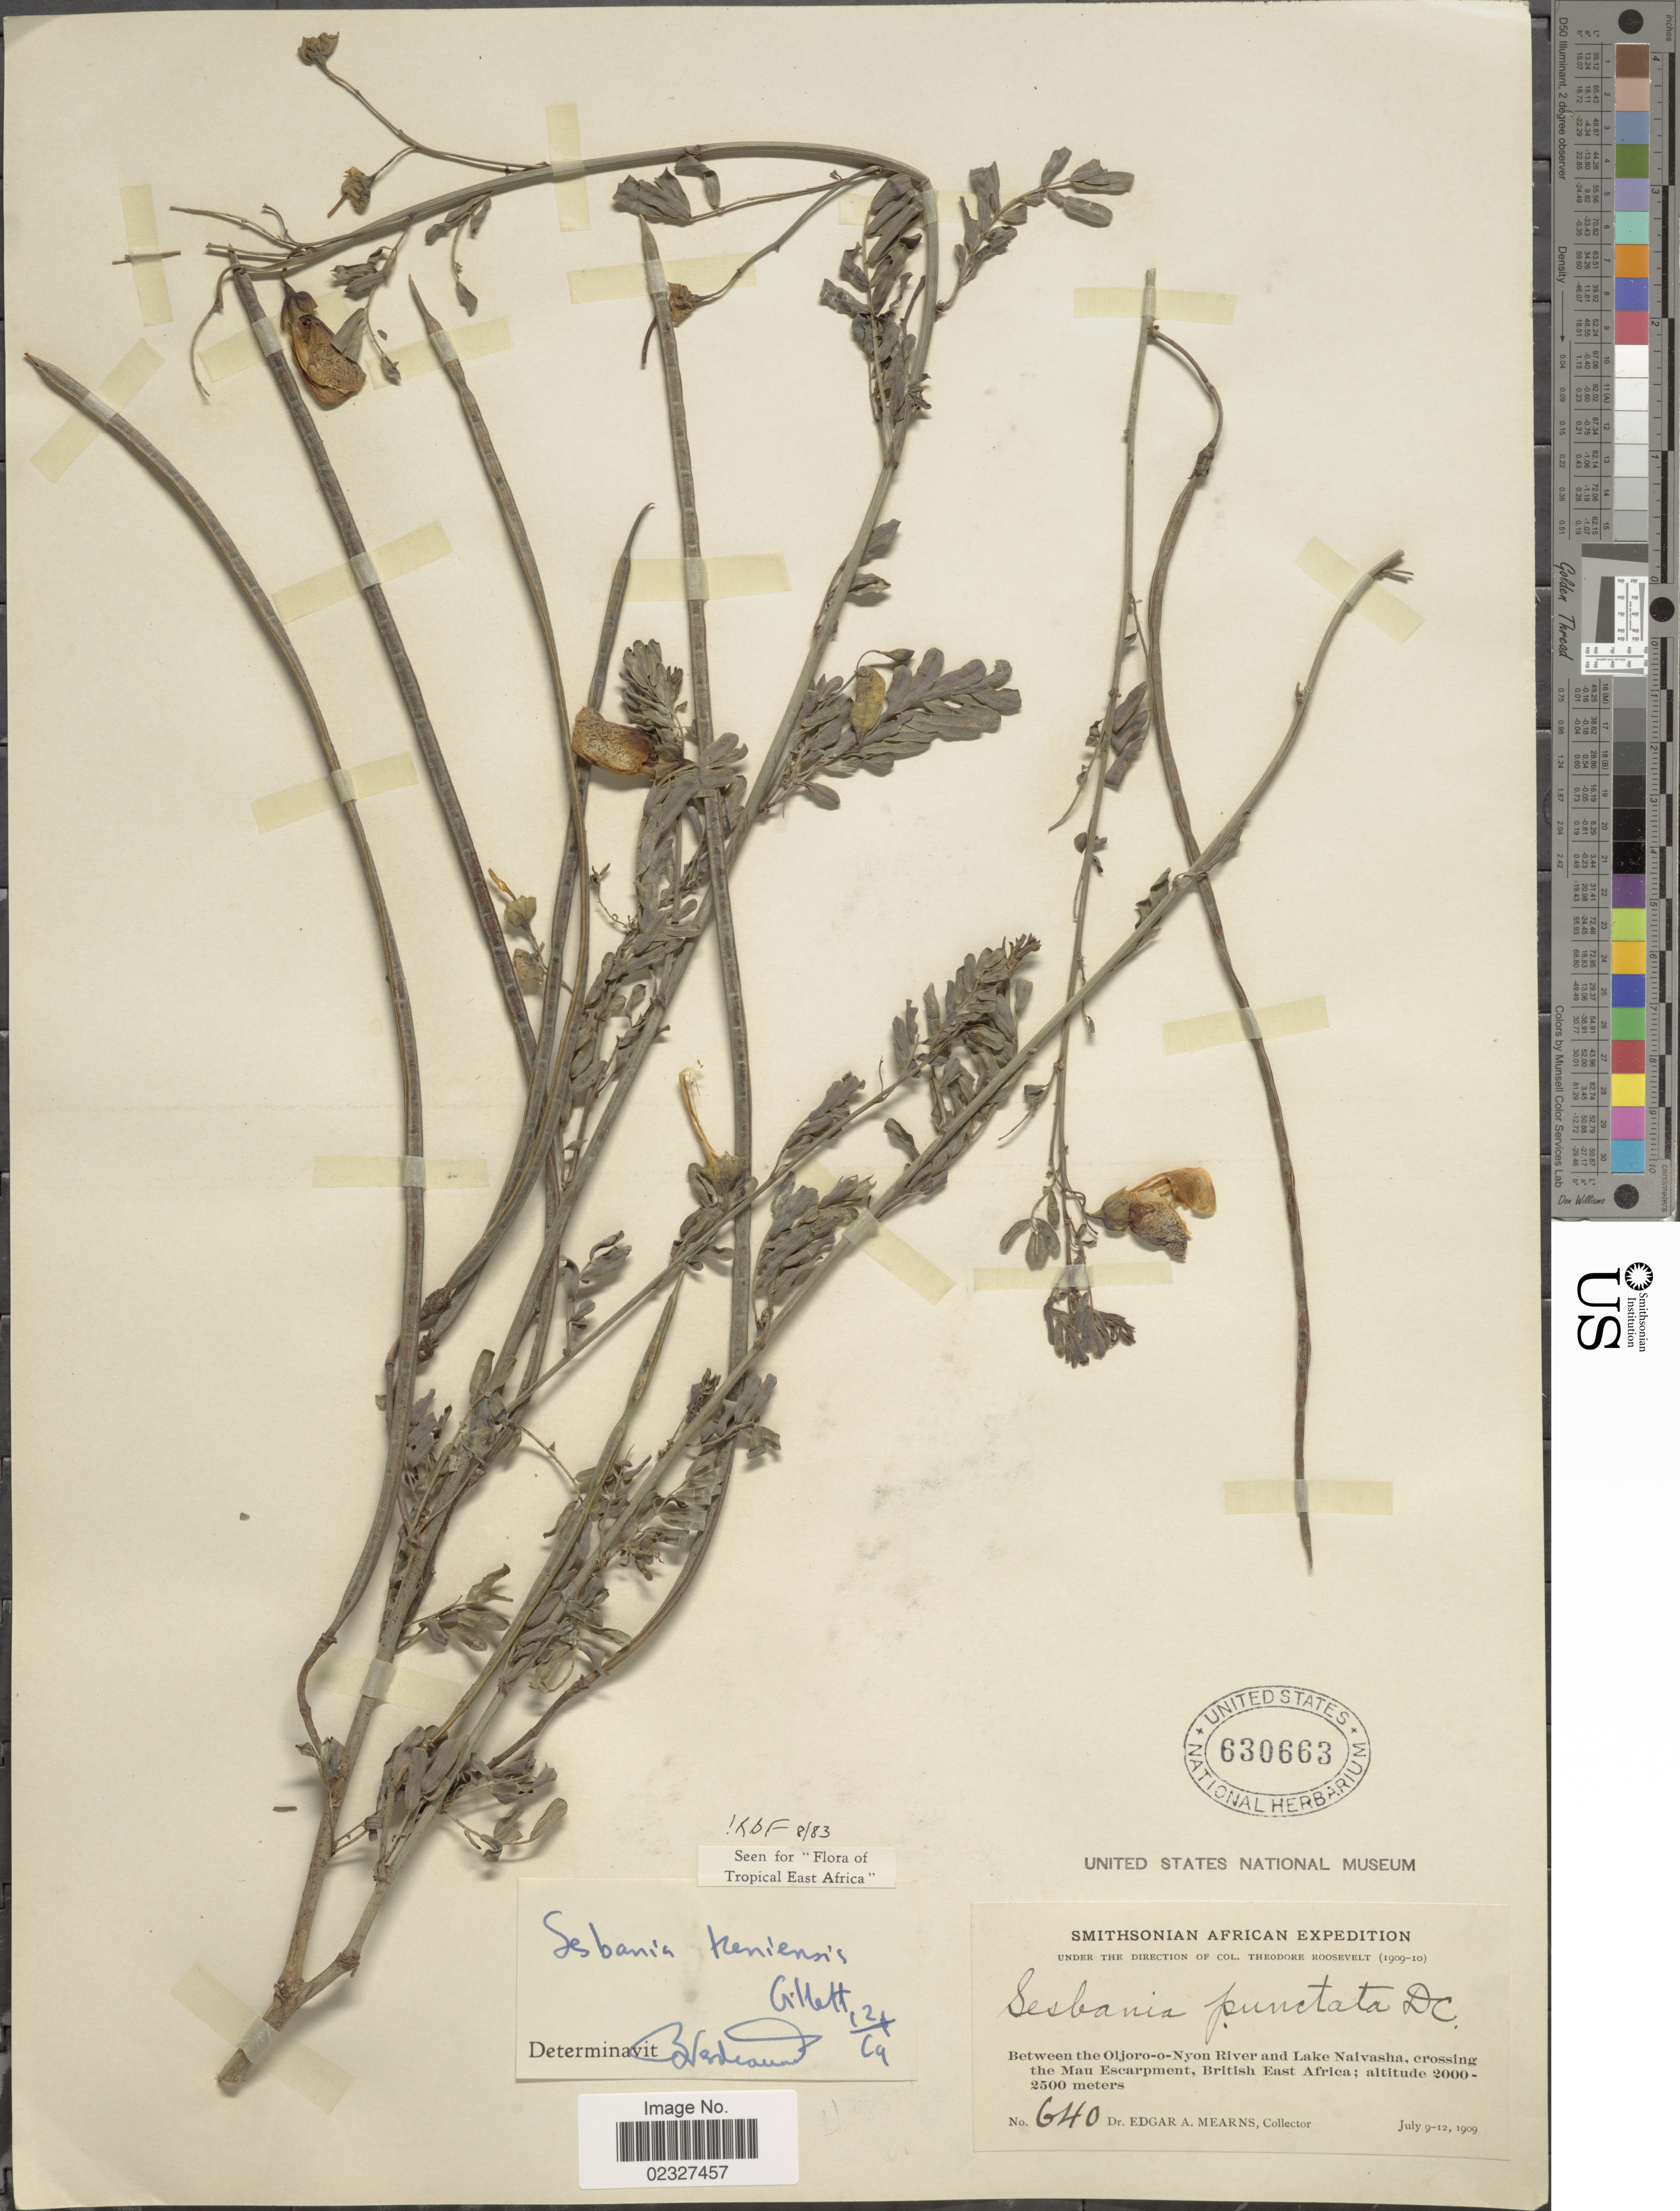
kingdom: Plantae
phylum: Tracheophyta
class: Magnoliopsida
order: Fabales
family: Fabaceae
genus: Sesbania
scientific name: Sesbania keniensis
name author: J.B. Gillett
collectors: E. A. Mearns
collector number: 640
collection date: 1909-07-09/1909-07-12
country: Kenya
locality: Africa, between the Oljoro-o-Nyon River and Lake Naivasha, crossing the Mau Escarpment, British east Africa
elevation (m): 2000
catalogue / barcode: US 630663